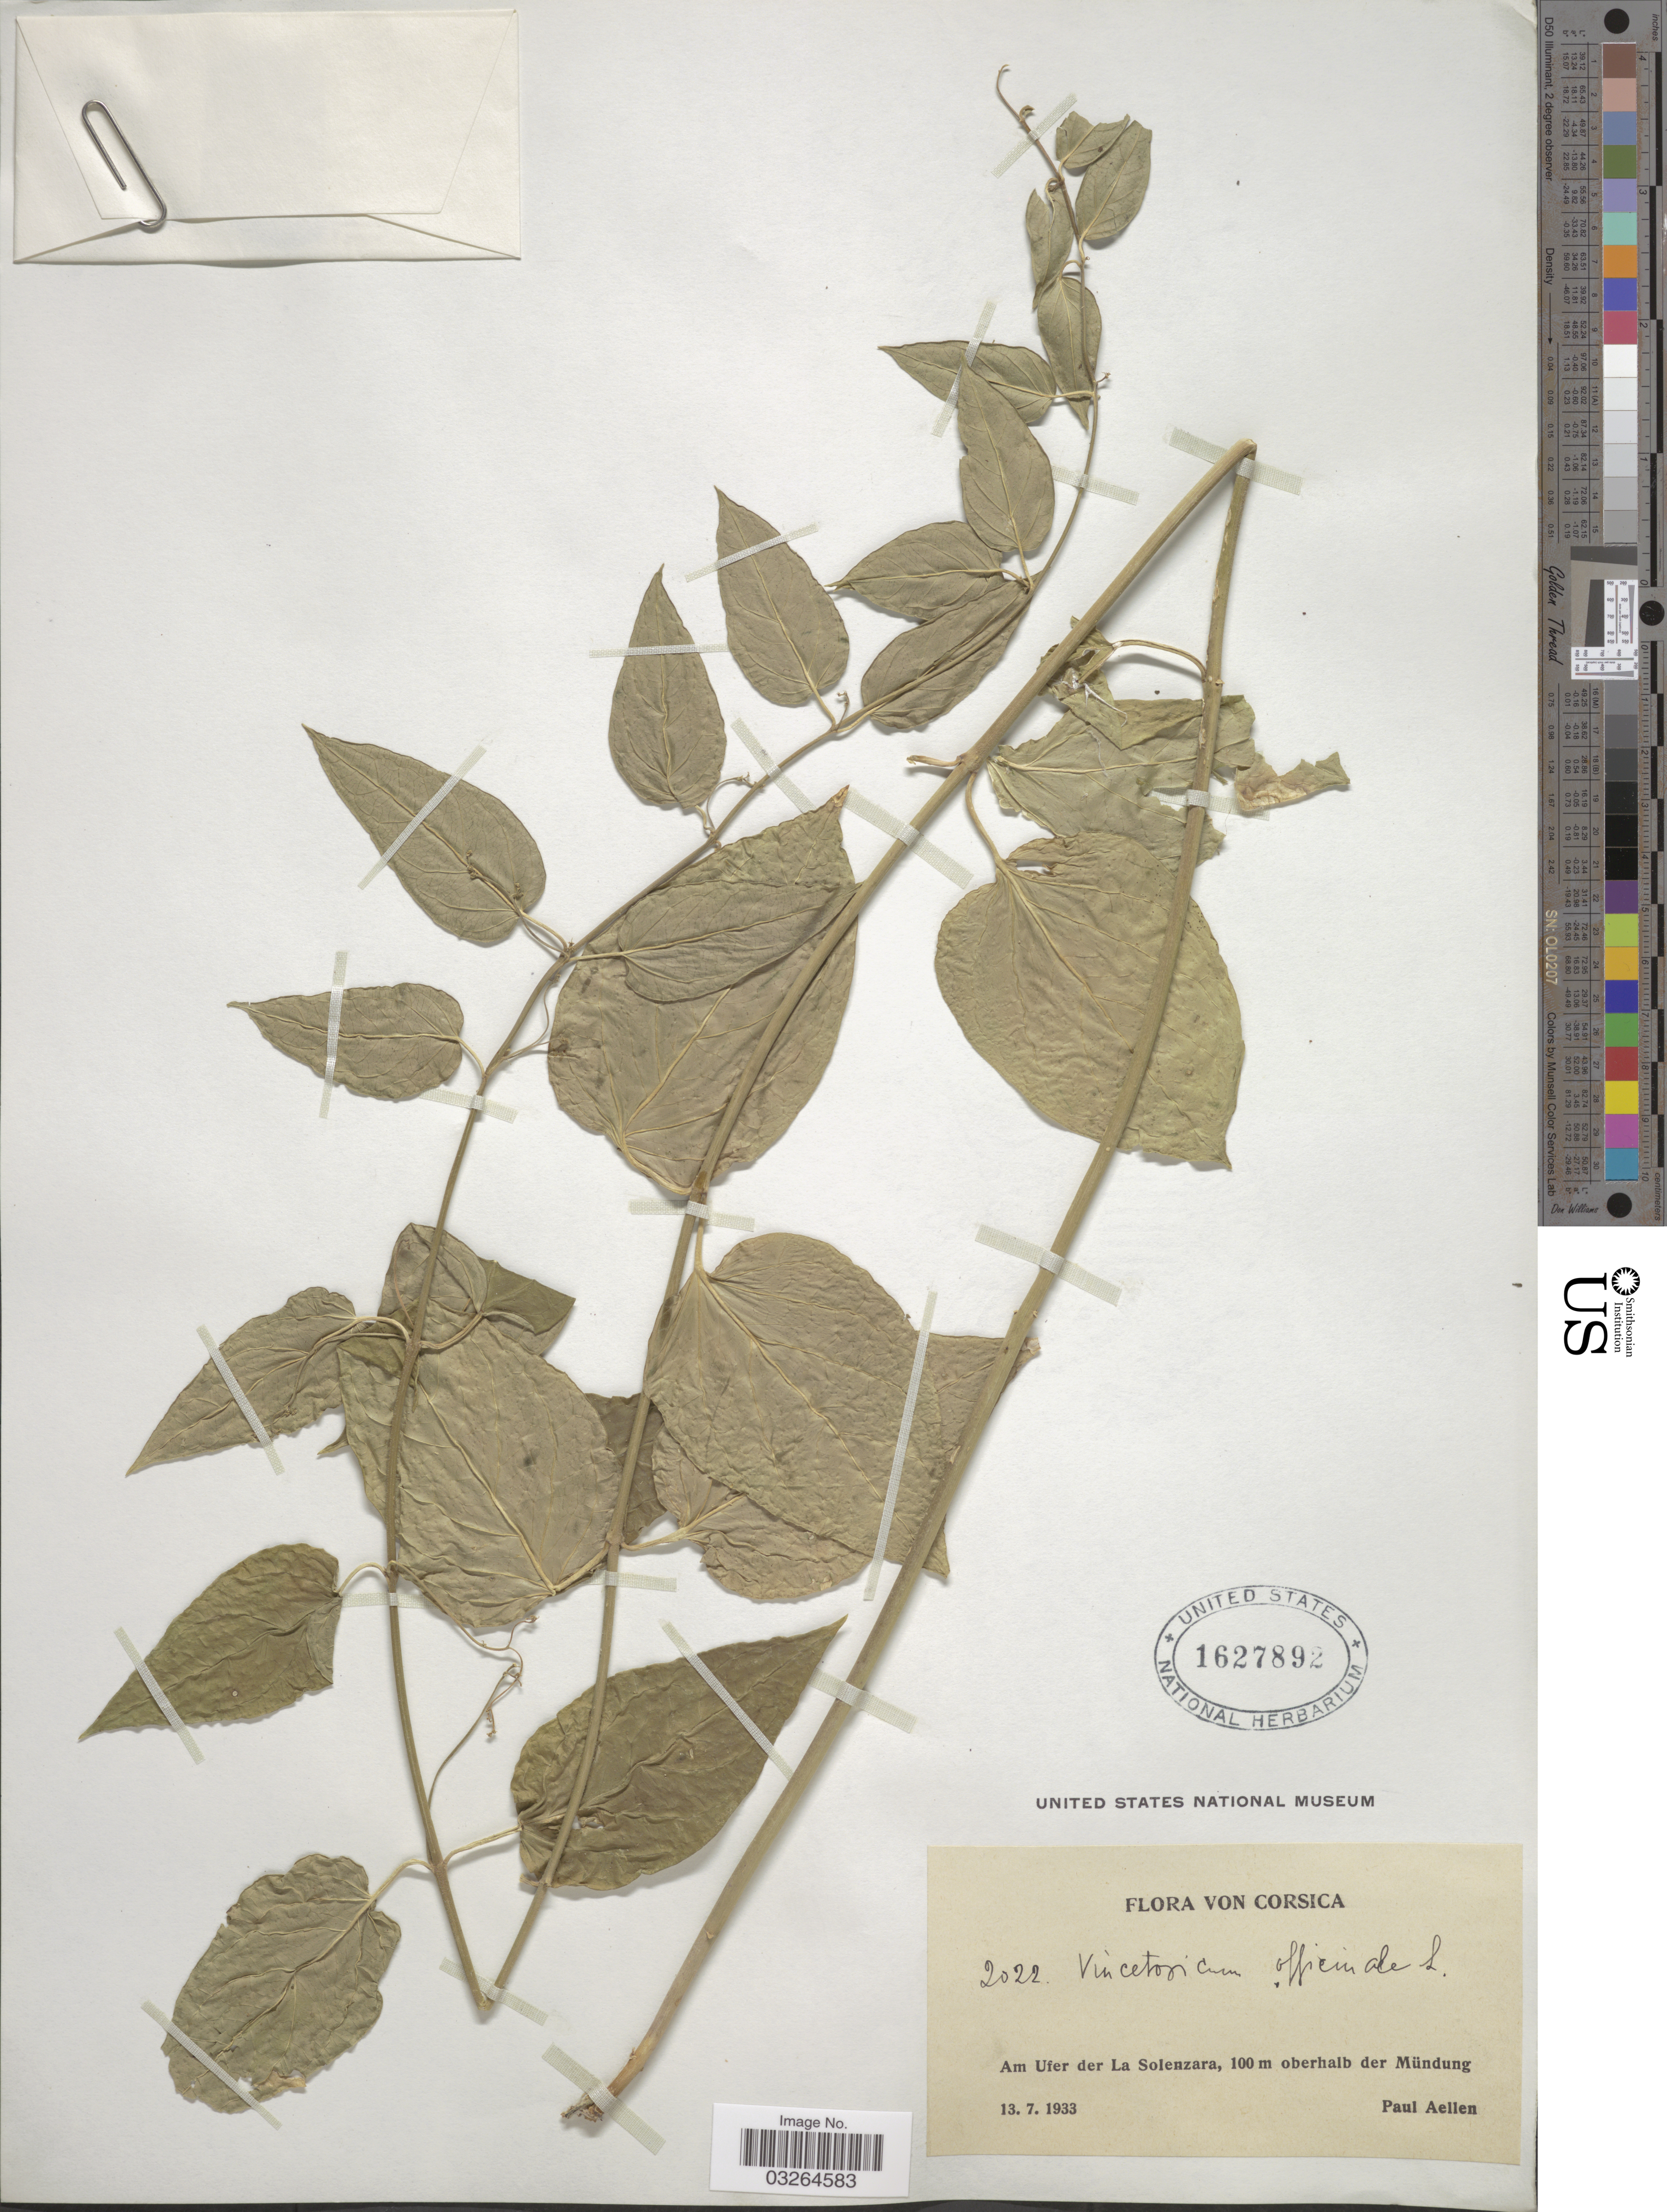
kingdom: Plantae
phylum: Tracheophyta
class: Magnoliopsida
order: Gentianales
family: Apocynaceae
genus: Cynanchum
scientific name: Cynanchum vincetoxicum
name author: Pers.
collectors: P. Aellen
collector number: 2022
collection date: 1933-07-13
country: France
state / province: Corsica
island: Corse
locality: Am Ufer der La Solenzara, 100 m oberhalb der Mündung.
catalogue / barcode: US 1627892